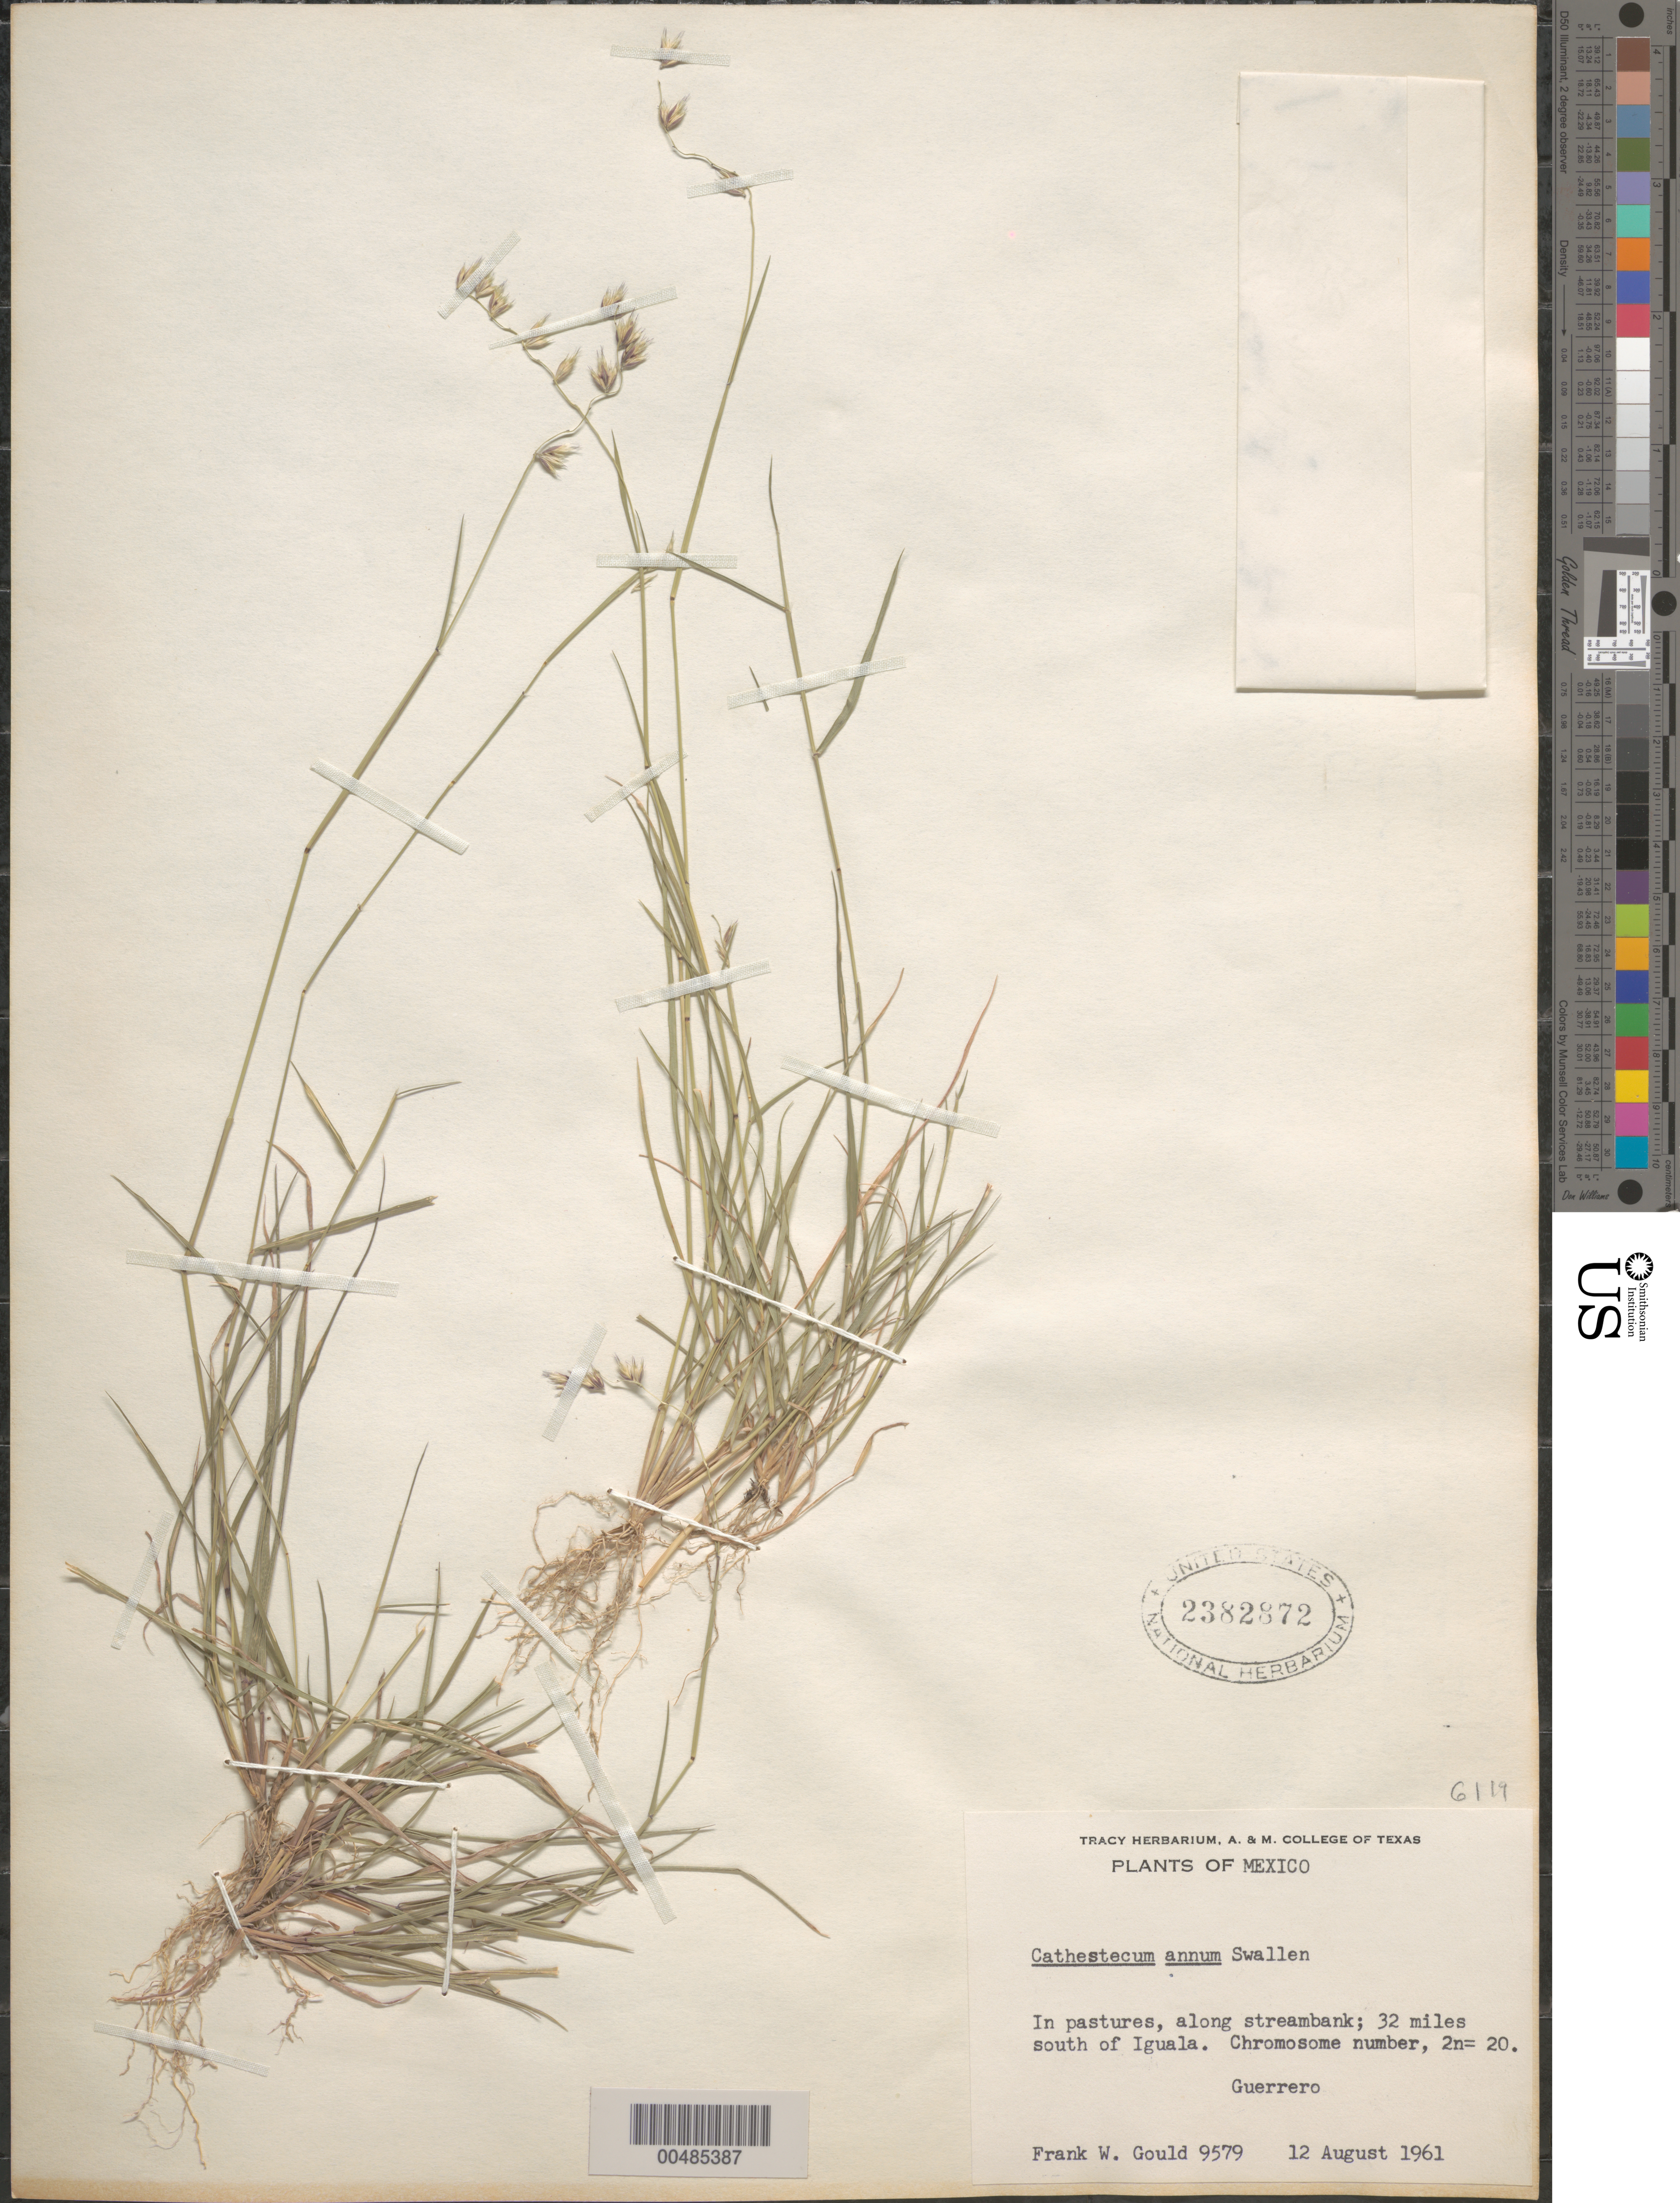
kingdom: Plantae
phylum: Tracheophyta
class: Liliopsida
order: Poales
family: Poaceae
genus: Cathestecum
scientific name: Cathestecum annuum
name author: Swallen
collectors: F. W. Gould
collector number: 9579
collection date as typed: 12 Aug 1961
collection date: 1961-08-12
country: Mexico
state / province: Guerrero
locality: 32 mi S of Iguala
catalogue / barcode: US 2382872